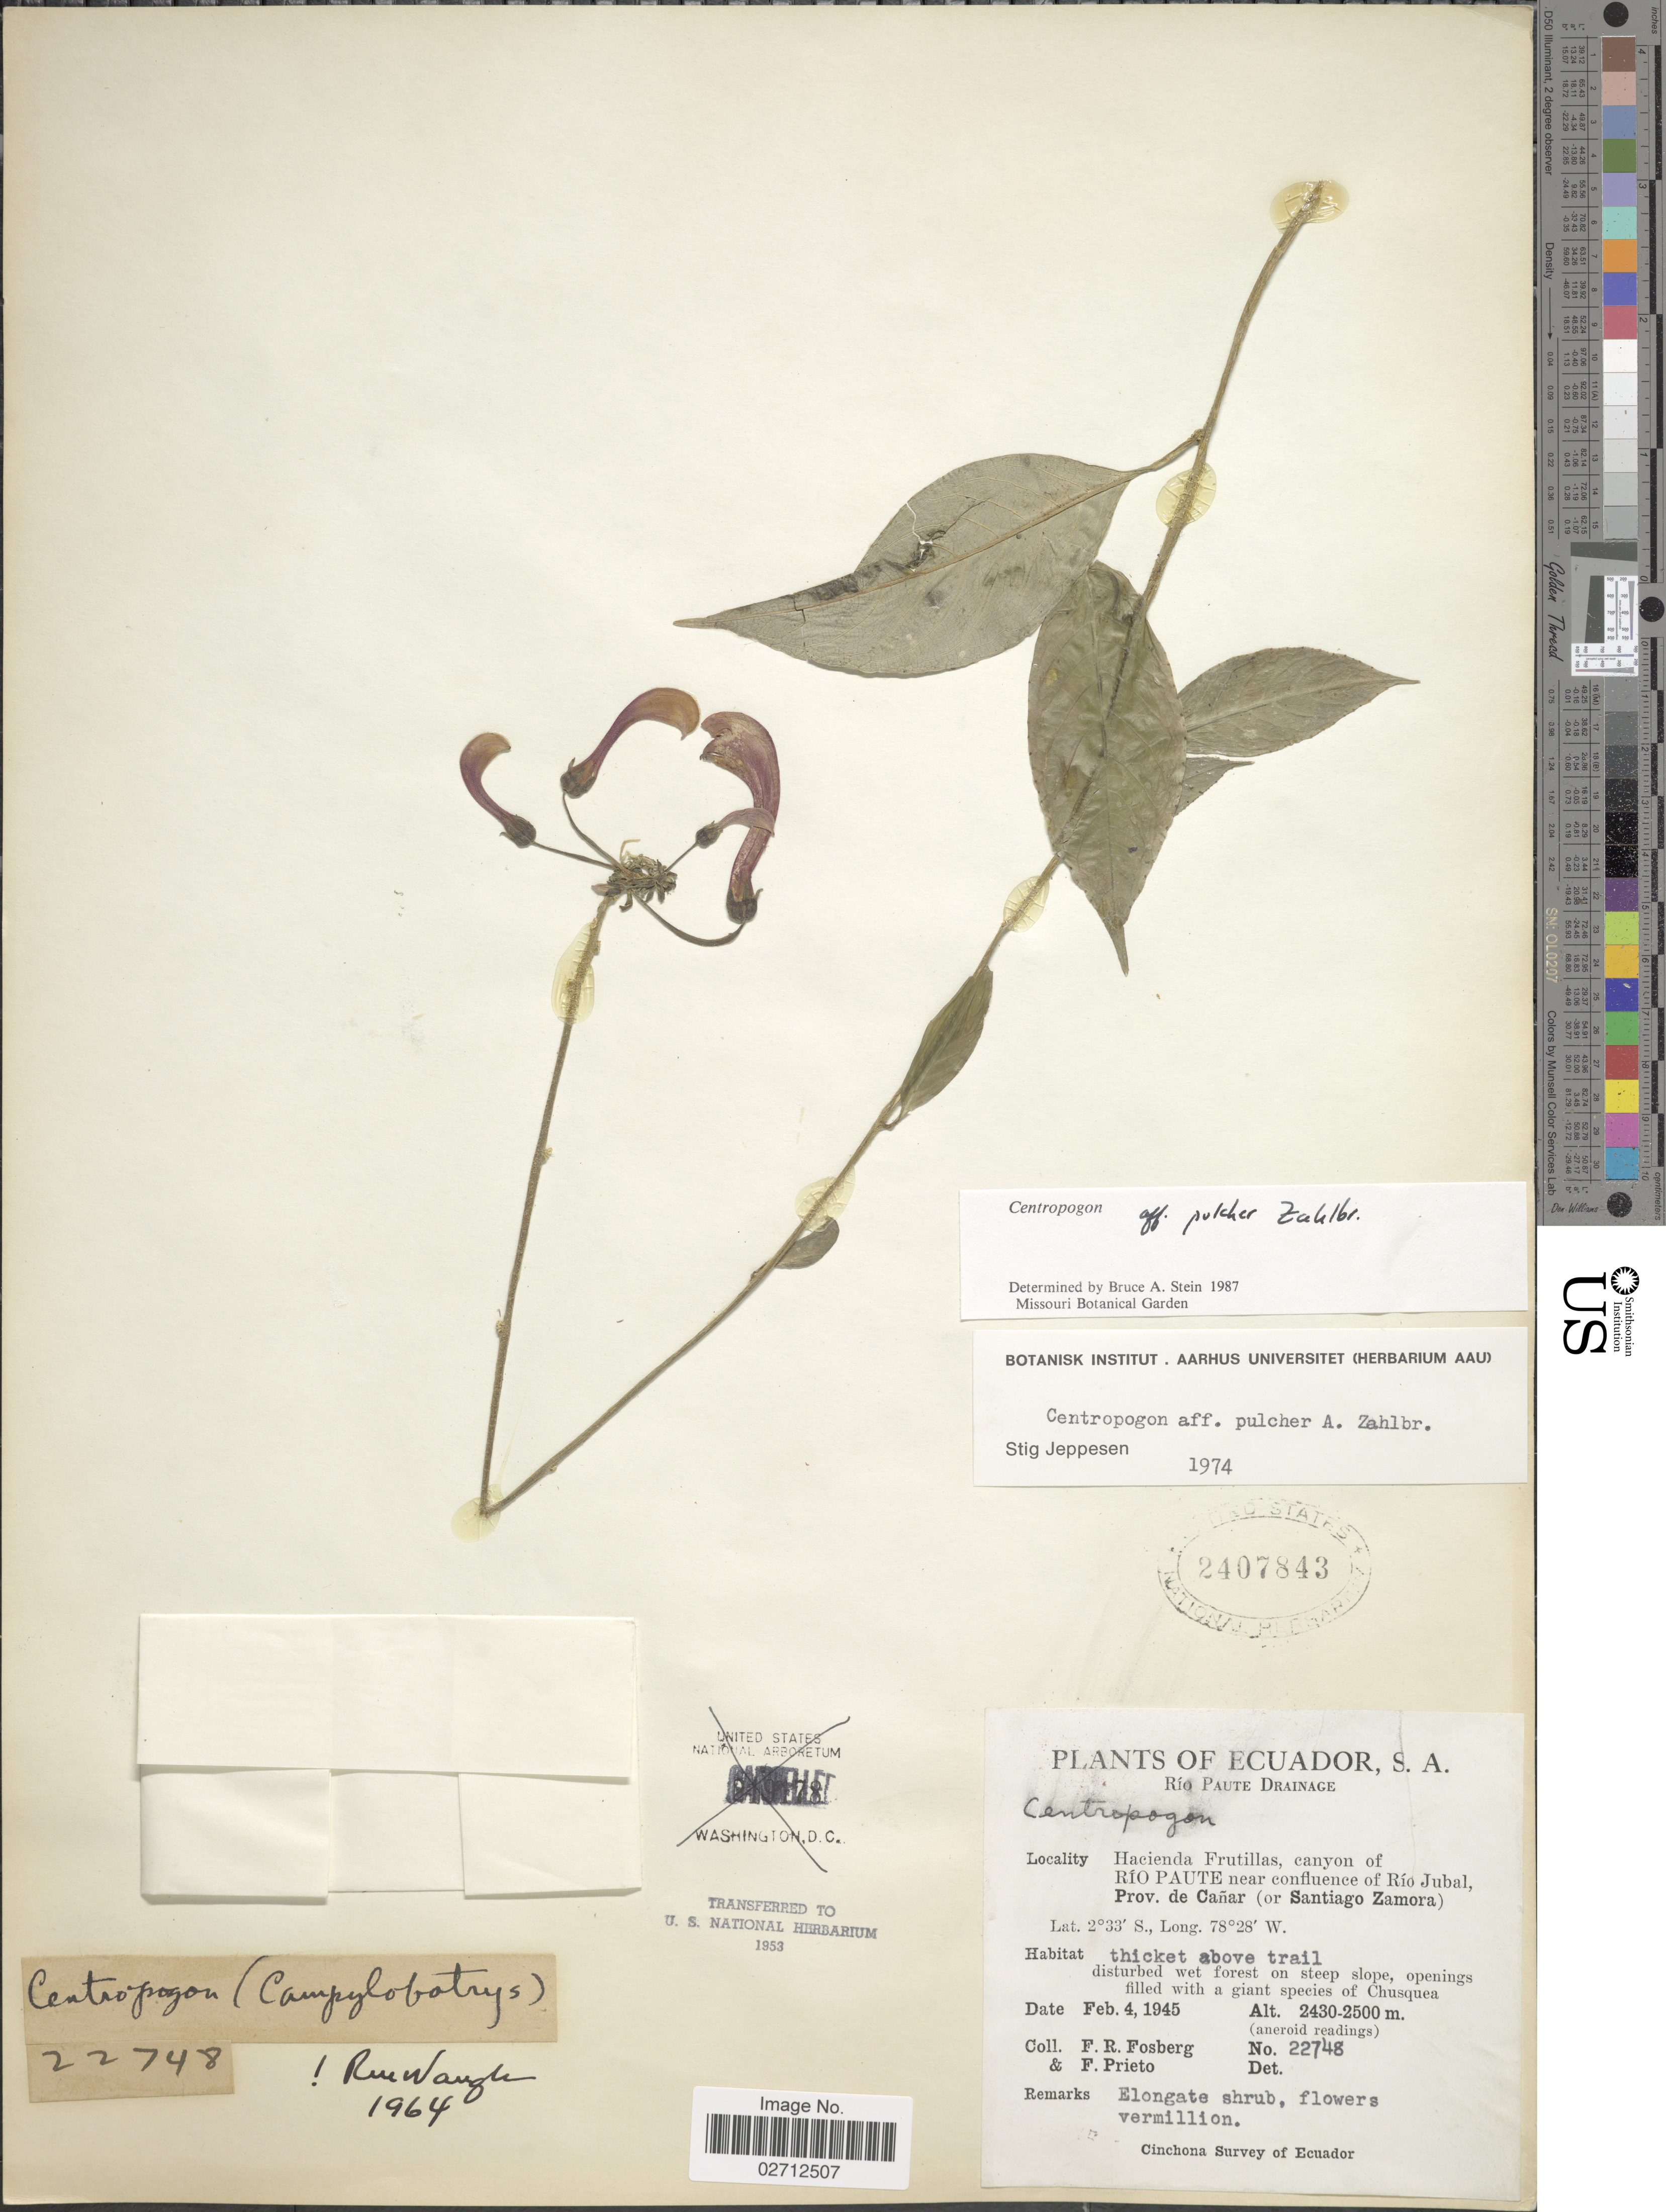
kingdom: Plantae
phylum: Tracheophyta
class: Magnoliopsida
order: Asterales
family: Campanulaceae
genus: Centropogon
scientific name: Centropogon pulcher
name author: Zahlbr.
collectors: F. R. Fosberg & F. Prieto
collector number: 22748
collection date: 1945-02-04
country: Ecuador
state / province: Cañar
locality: Río Paute Drainage, Hacienda Frutillas, canyon of Río Paute near confluence of Río Jubal, (or Santiago Zamora)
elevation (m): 2430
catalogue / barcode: US 2407843